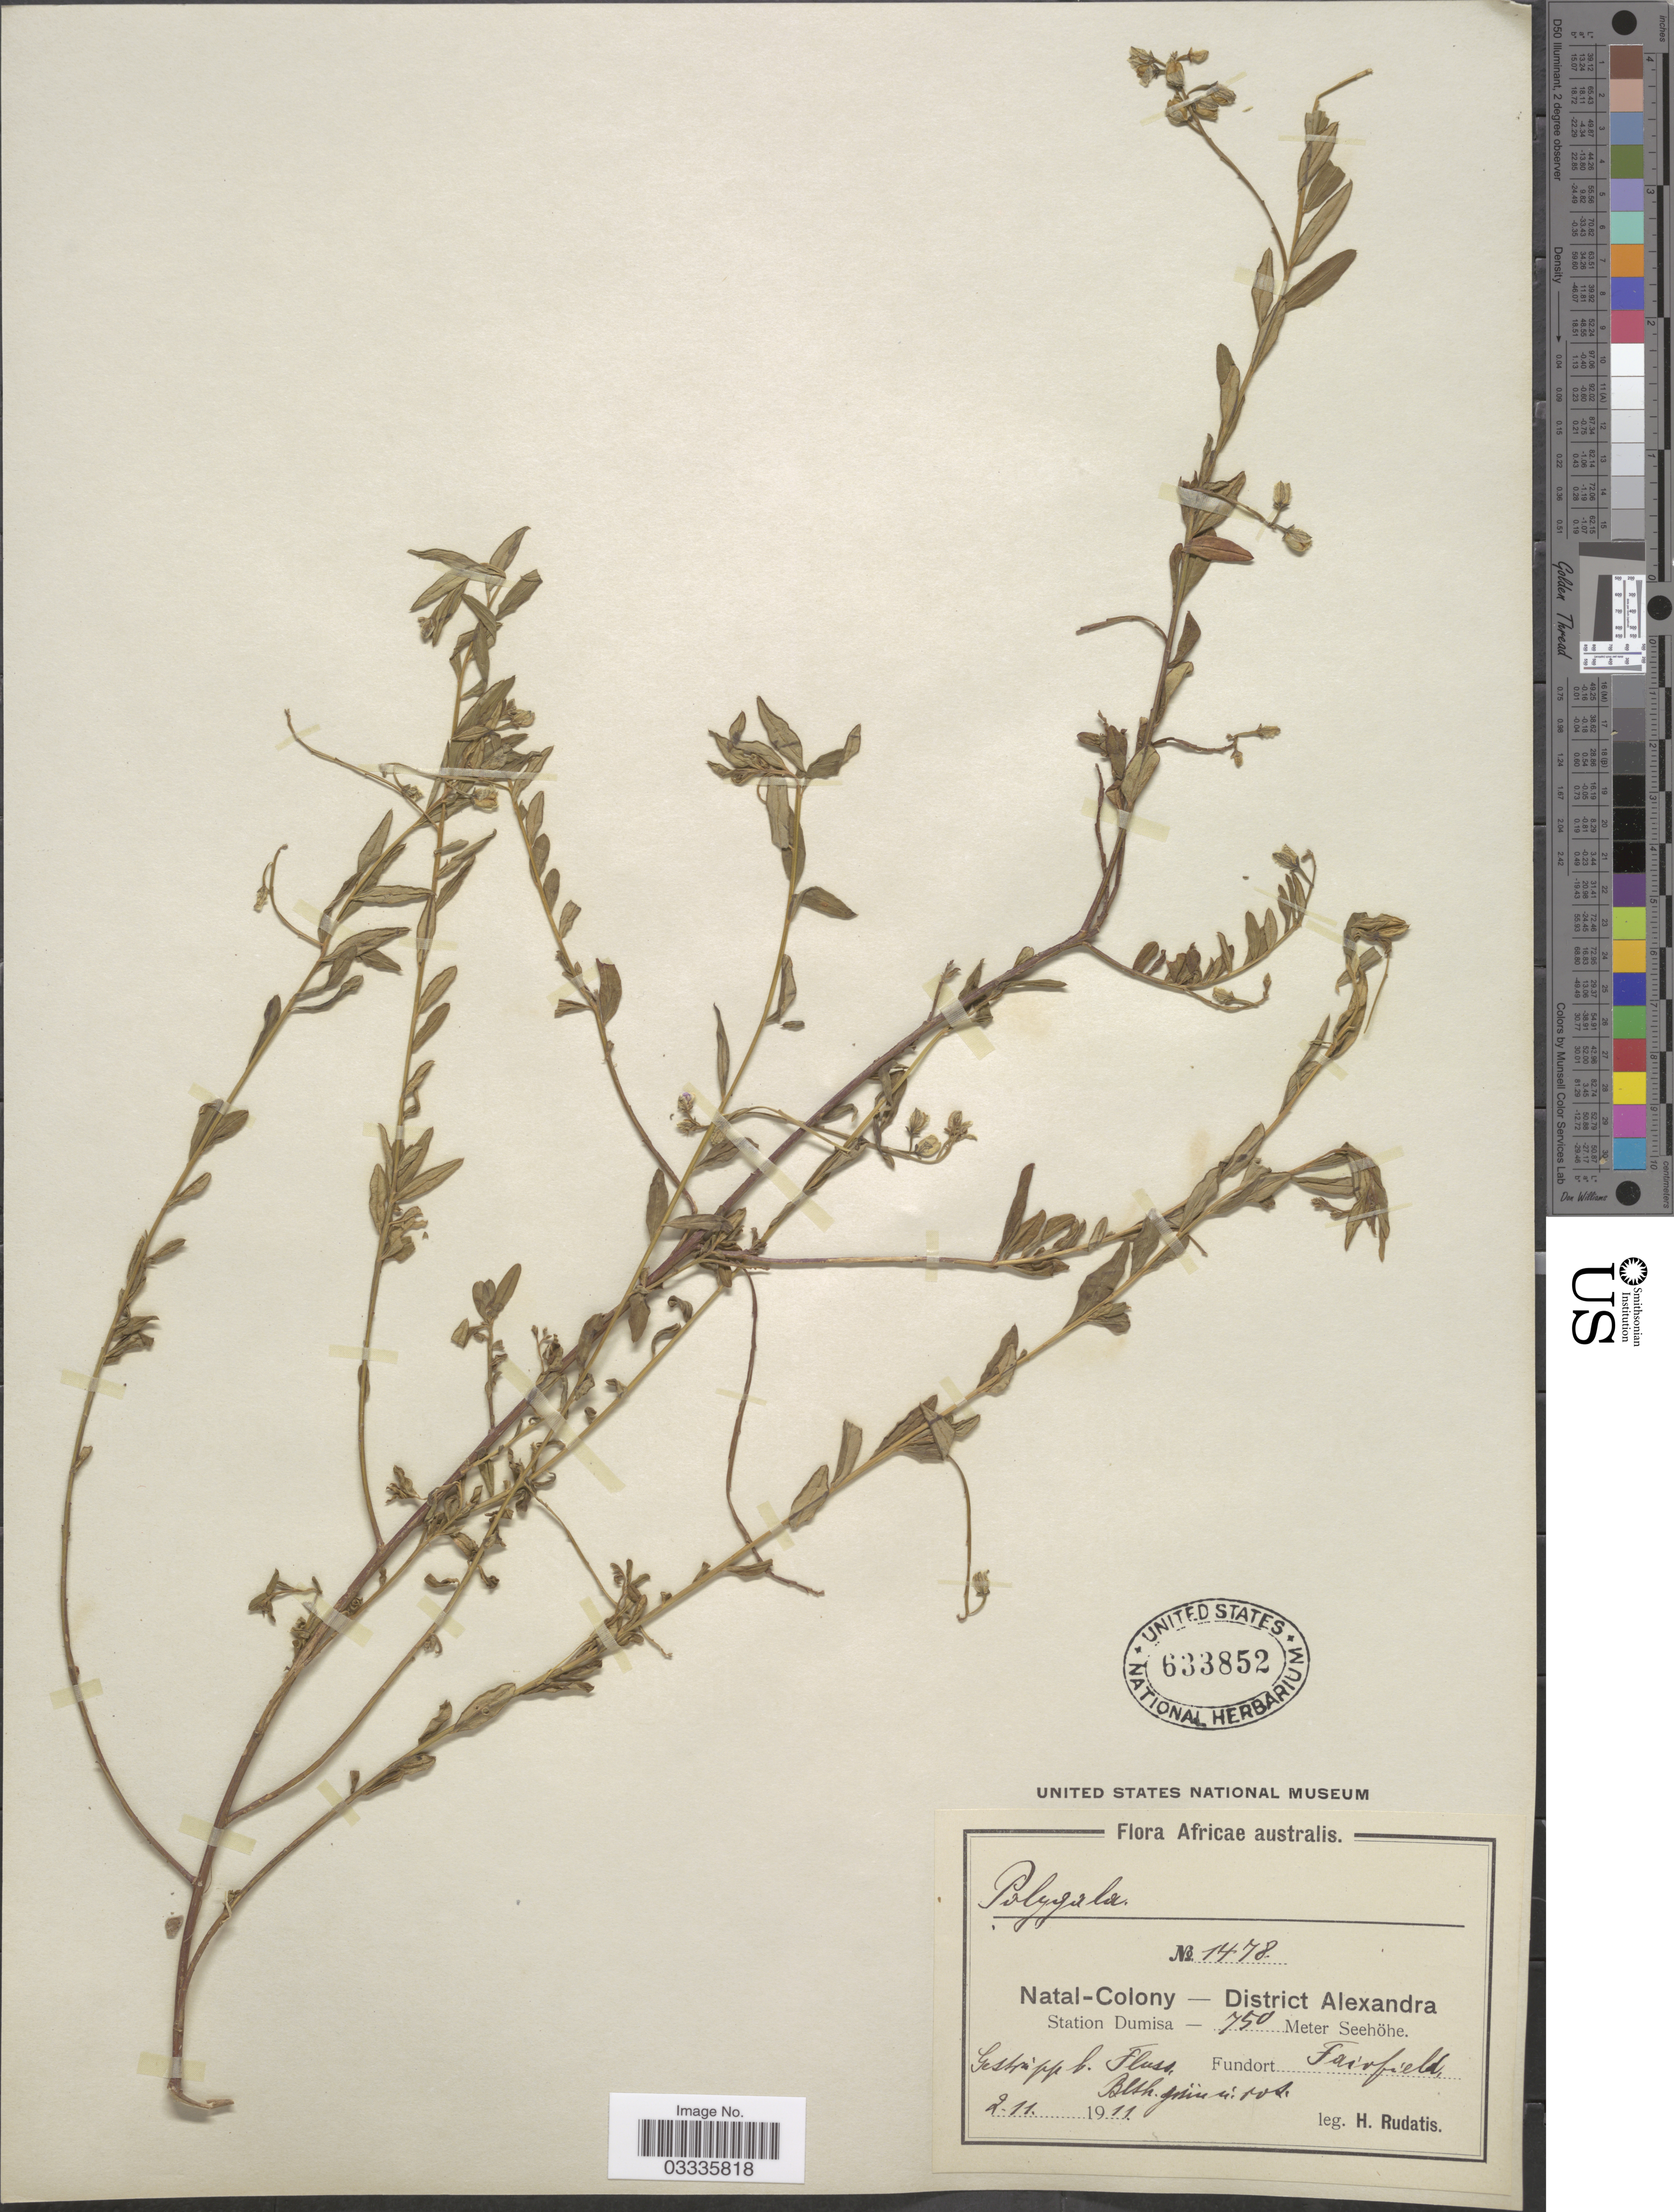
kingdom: Plantae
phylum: Tracheophyta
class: Magnoliopsida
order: Fabales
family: Polygalaceae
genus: Polygala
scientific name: Polygala sp.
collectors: H. Rudatis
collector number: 1478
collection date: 1911-11-02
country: South Africa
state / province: KwaZulu-Natal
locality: Africae australis. Natal-Colony - District Alexandra. Station Dumisa.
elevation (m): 750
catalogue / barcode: US 633852